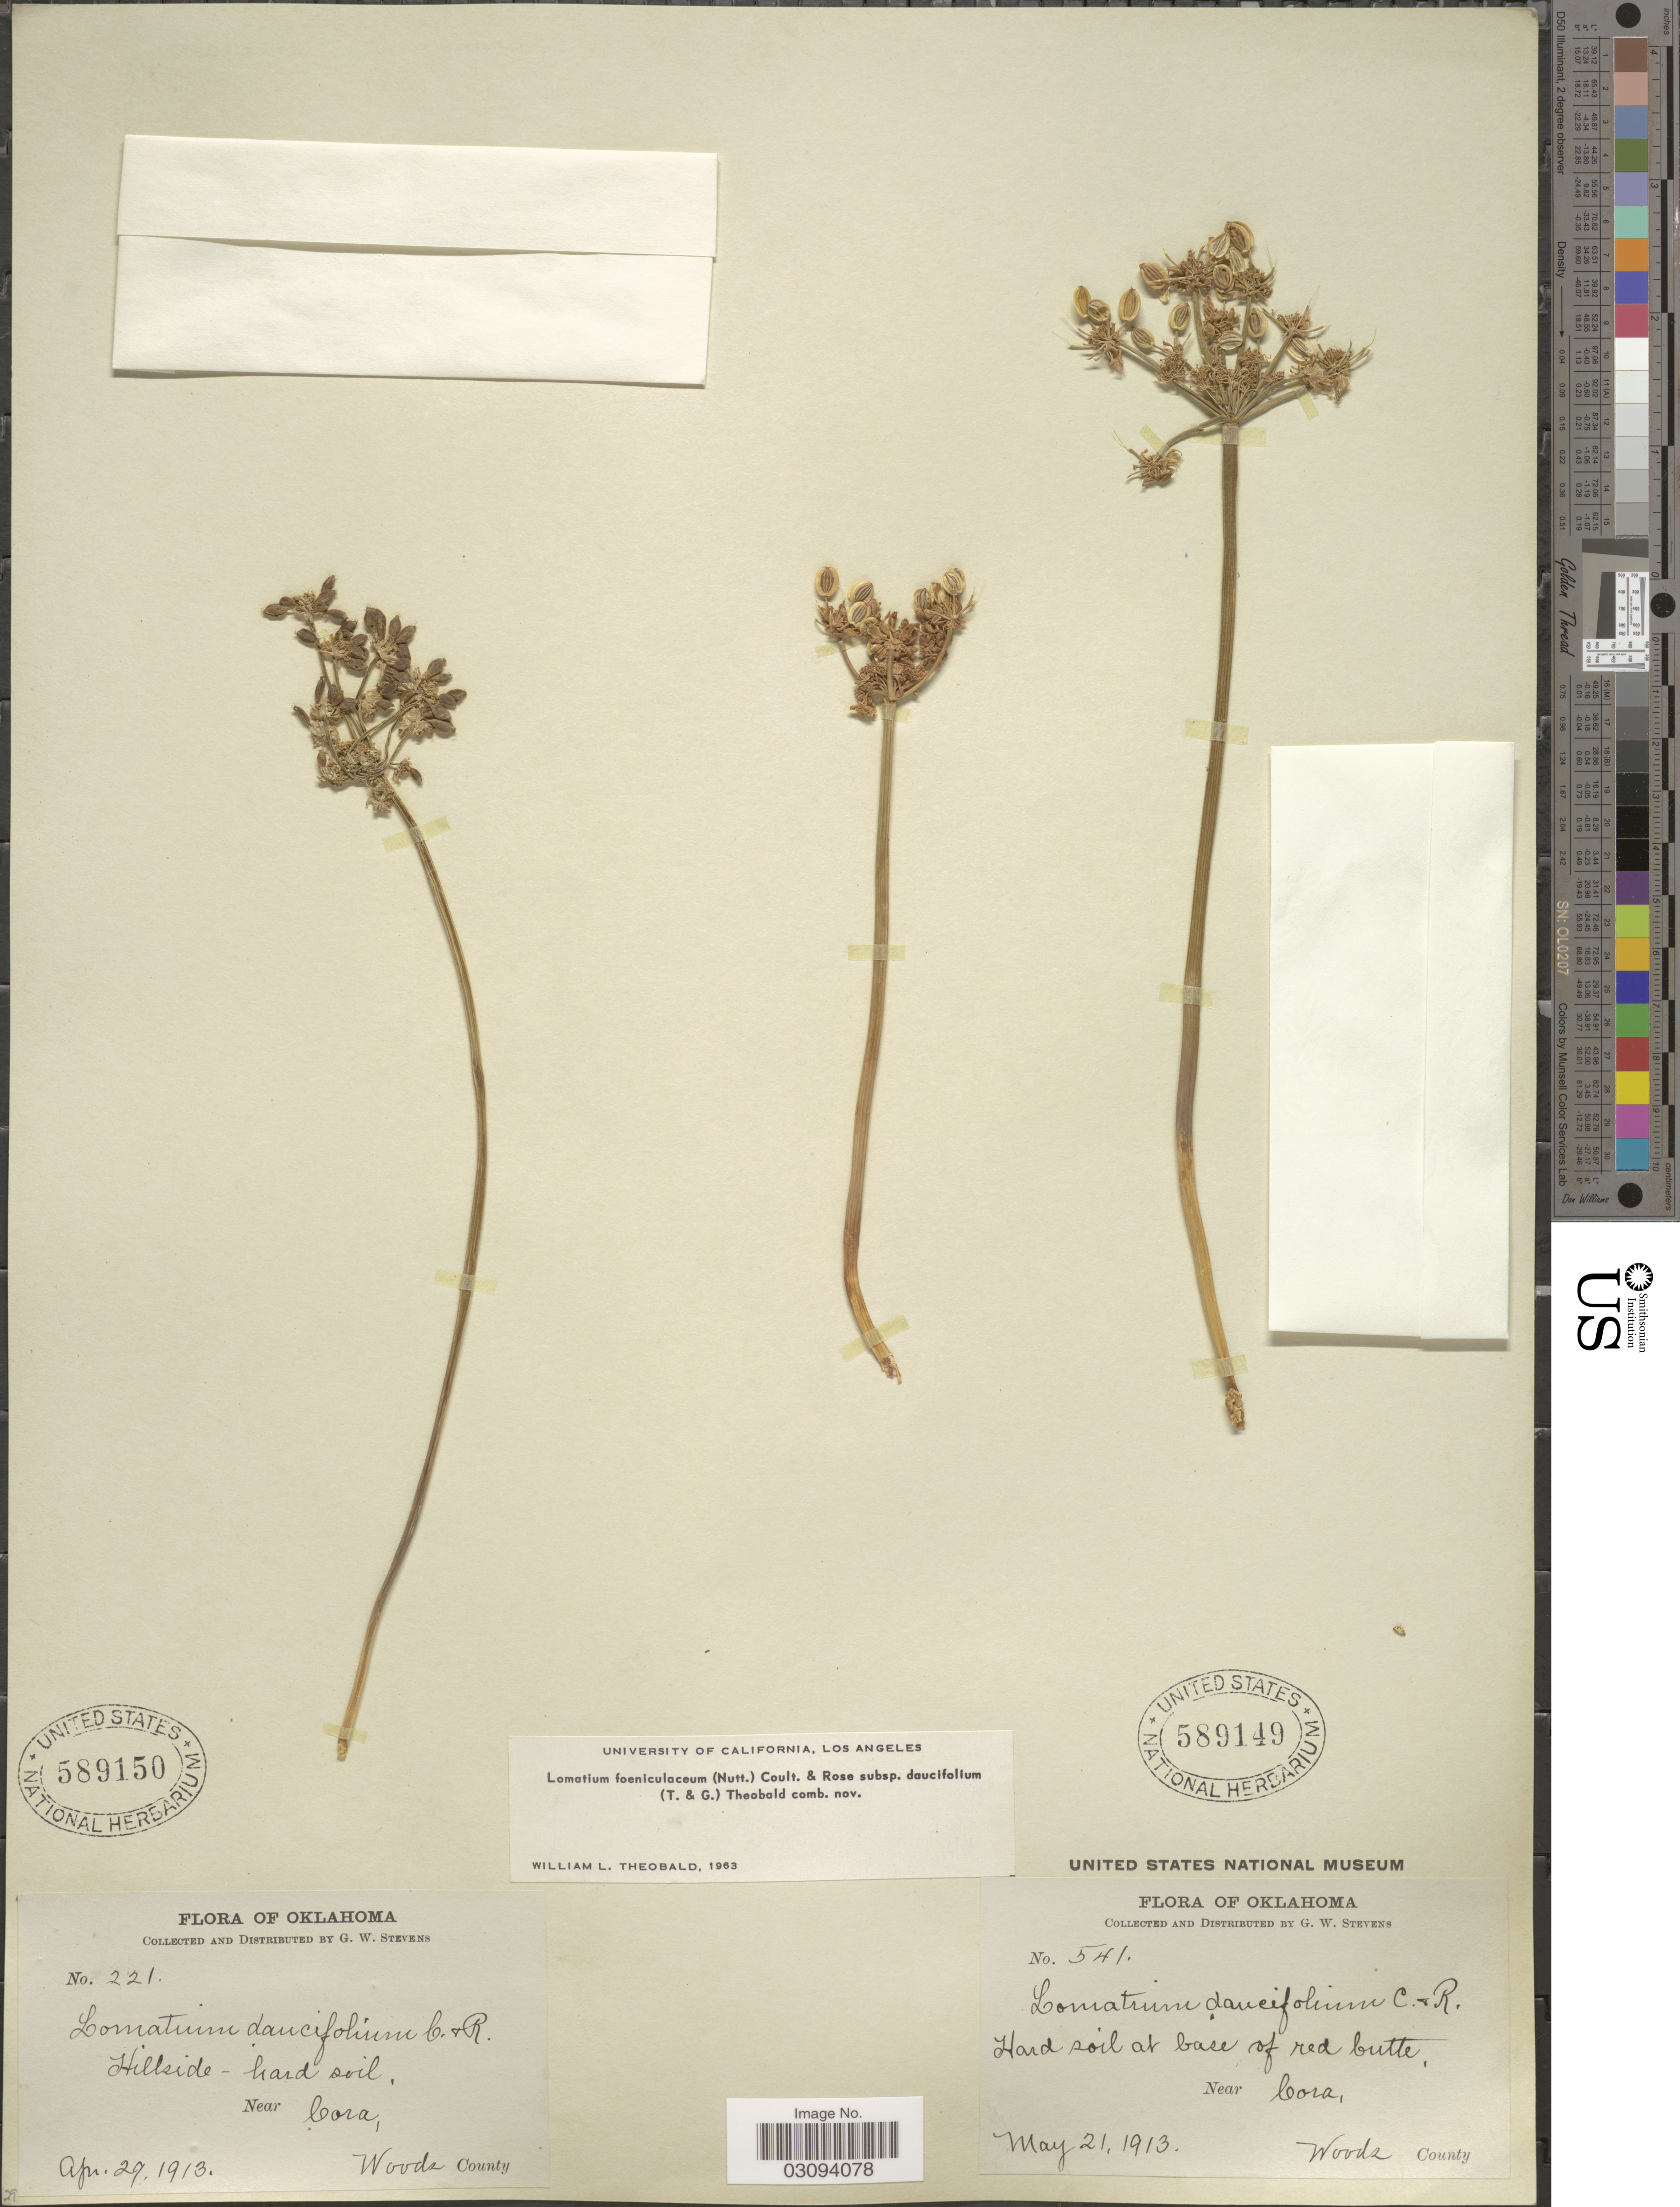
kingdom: Plantae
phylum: Tracheophyta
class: Magnoliopsida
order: Apiales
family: Apiaceae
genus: Lomatium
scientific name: Lomatium foeniculaceum subsp. daucifolium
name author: (Torr. & A. Gray) W.L. Theob.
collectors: G. W. Stevens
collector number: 221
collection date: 1913-04-29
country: United States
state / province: Oklahoma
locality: Near Cora, Woods County.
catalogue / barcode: US 589150